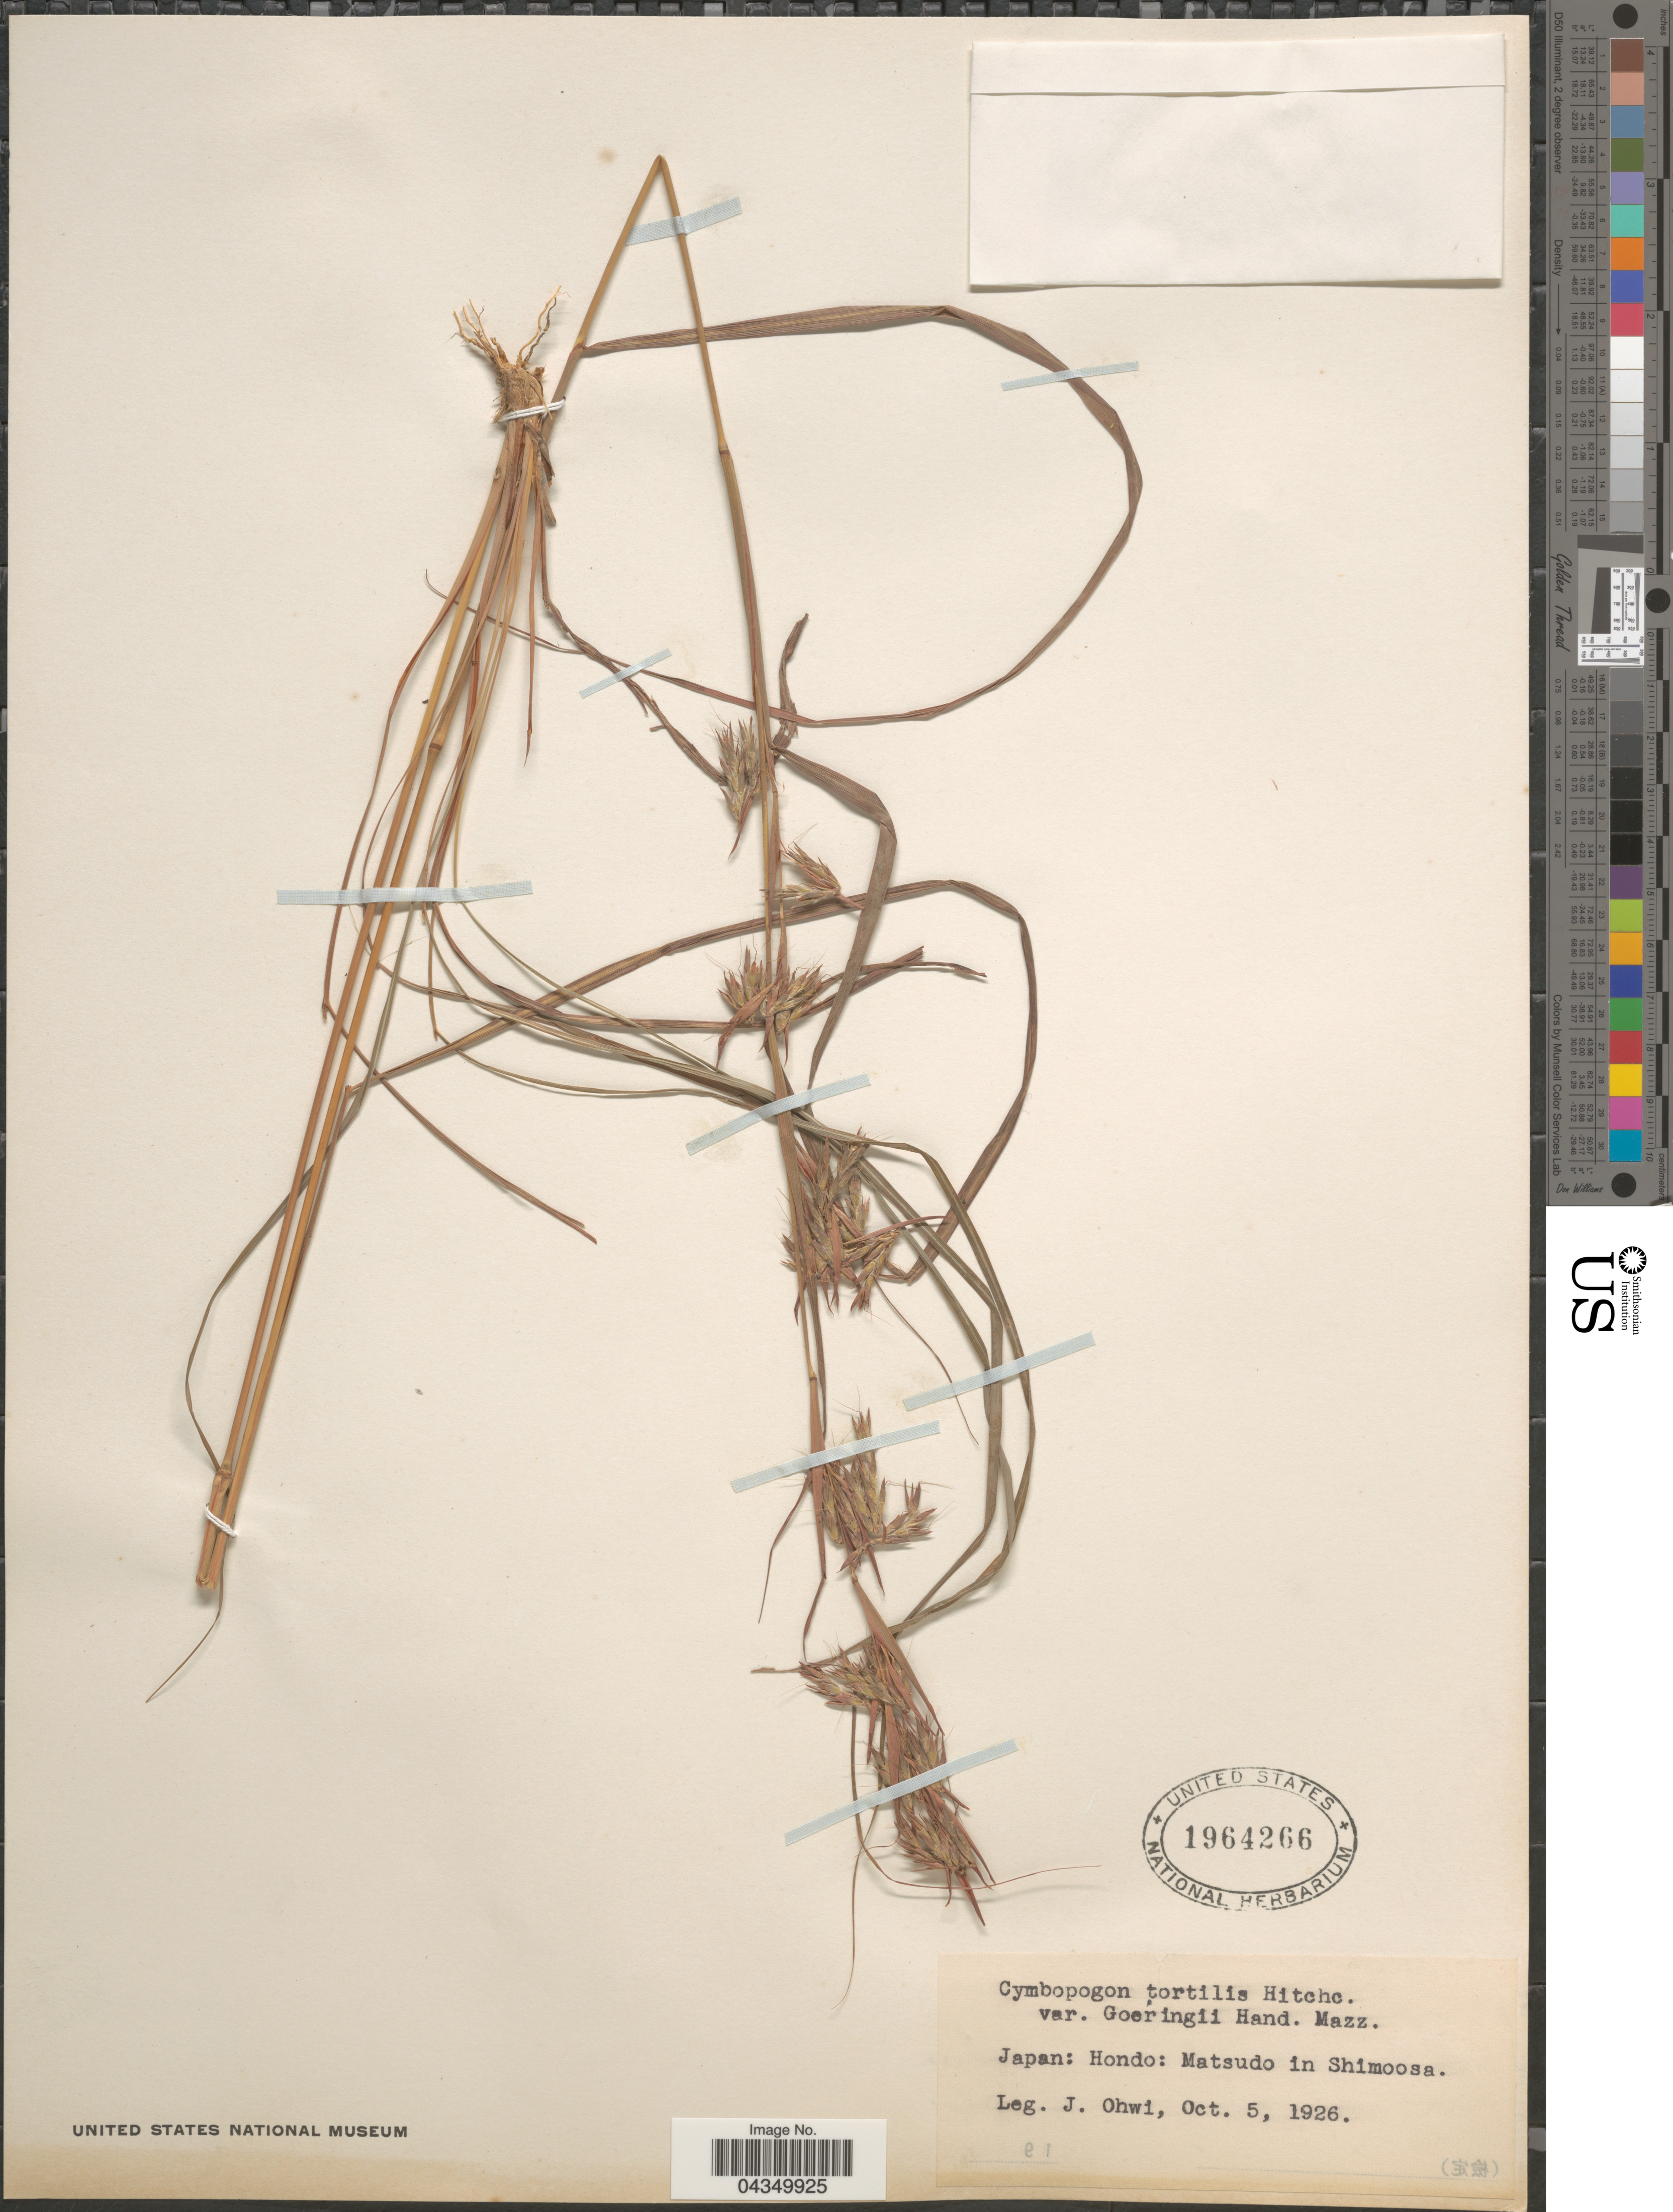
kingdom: Plantae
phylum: Tracheophyta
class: Liliopsida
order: Poales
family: Poaceae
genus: Cymbopogon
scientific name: Cymbopogon goeringii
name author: A. Camus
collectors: J. Ohwi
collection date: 1926-10-05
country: Japan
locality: Hondo: Matsudo in Shimoosa.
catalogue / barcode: US 1964266